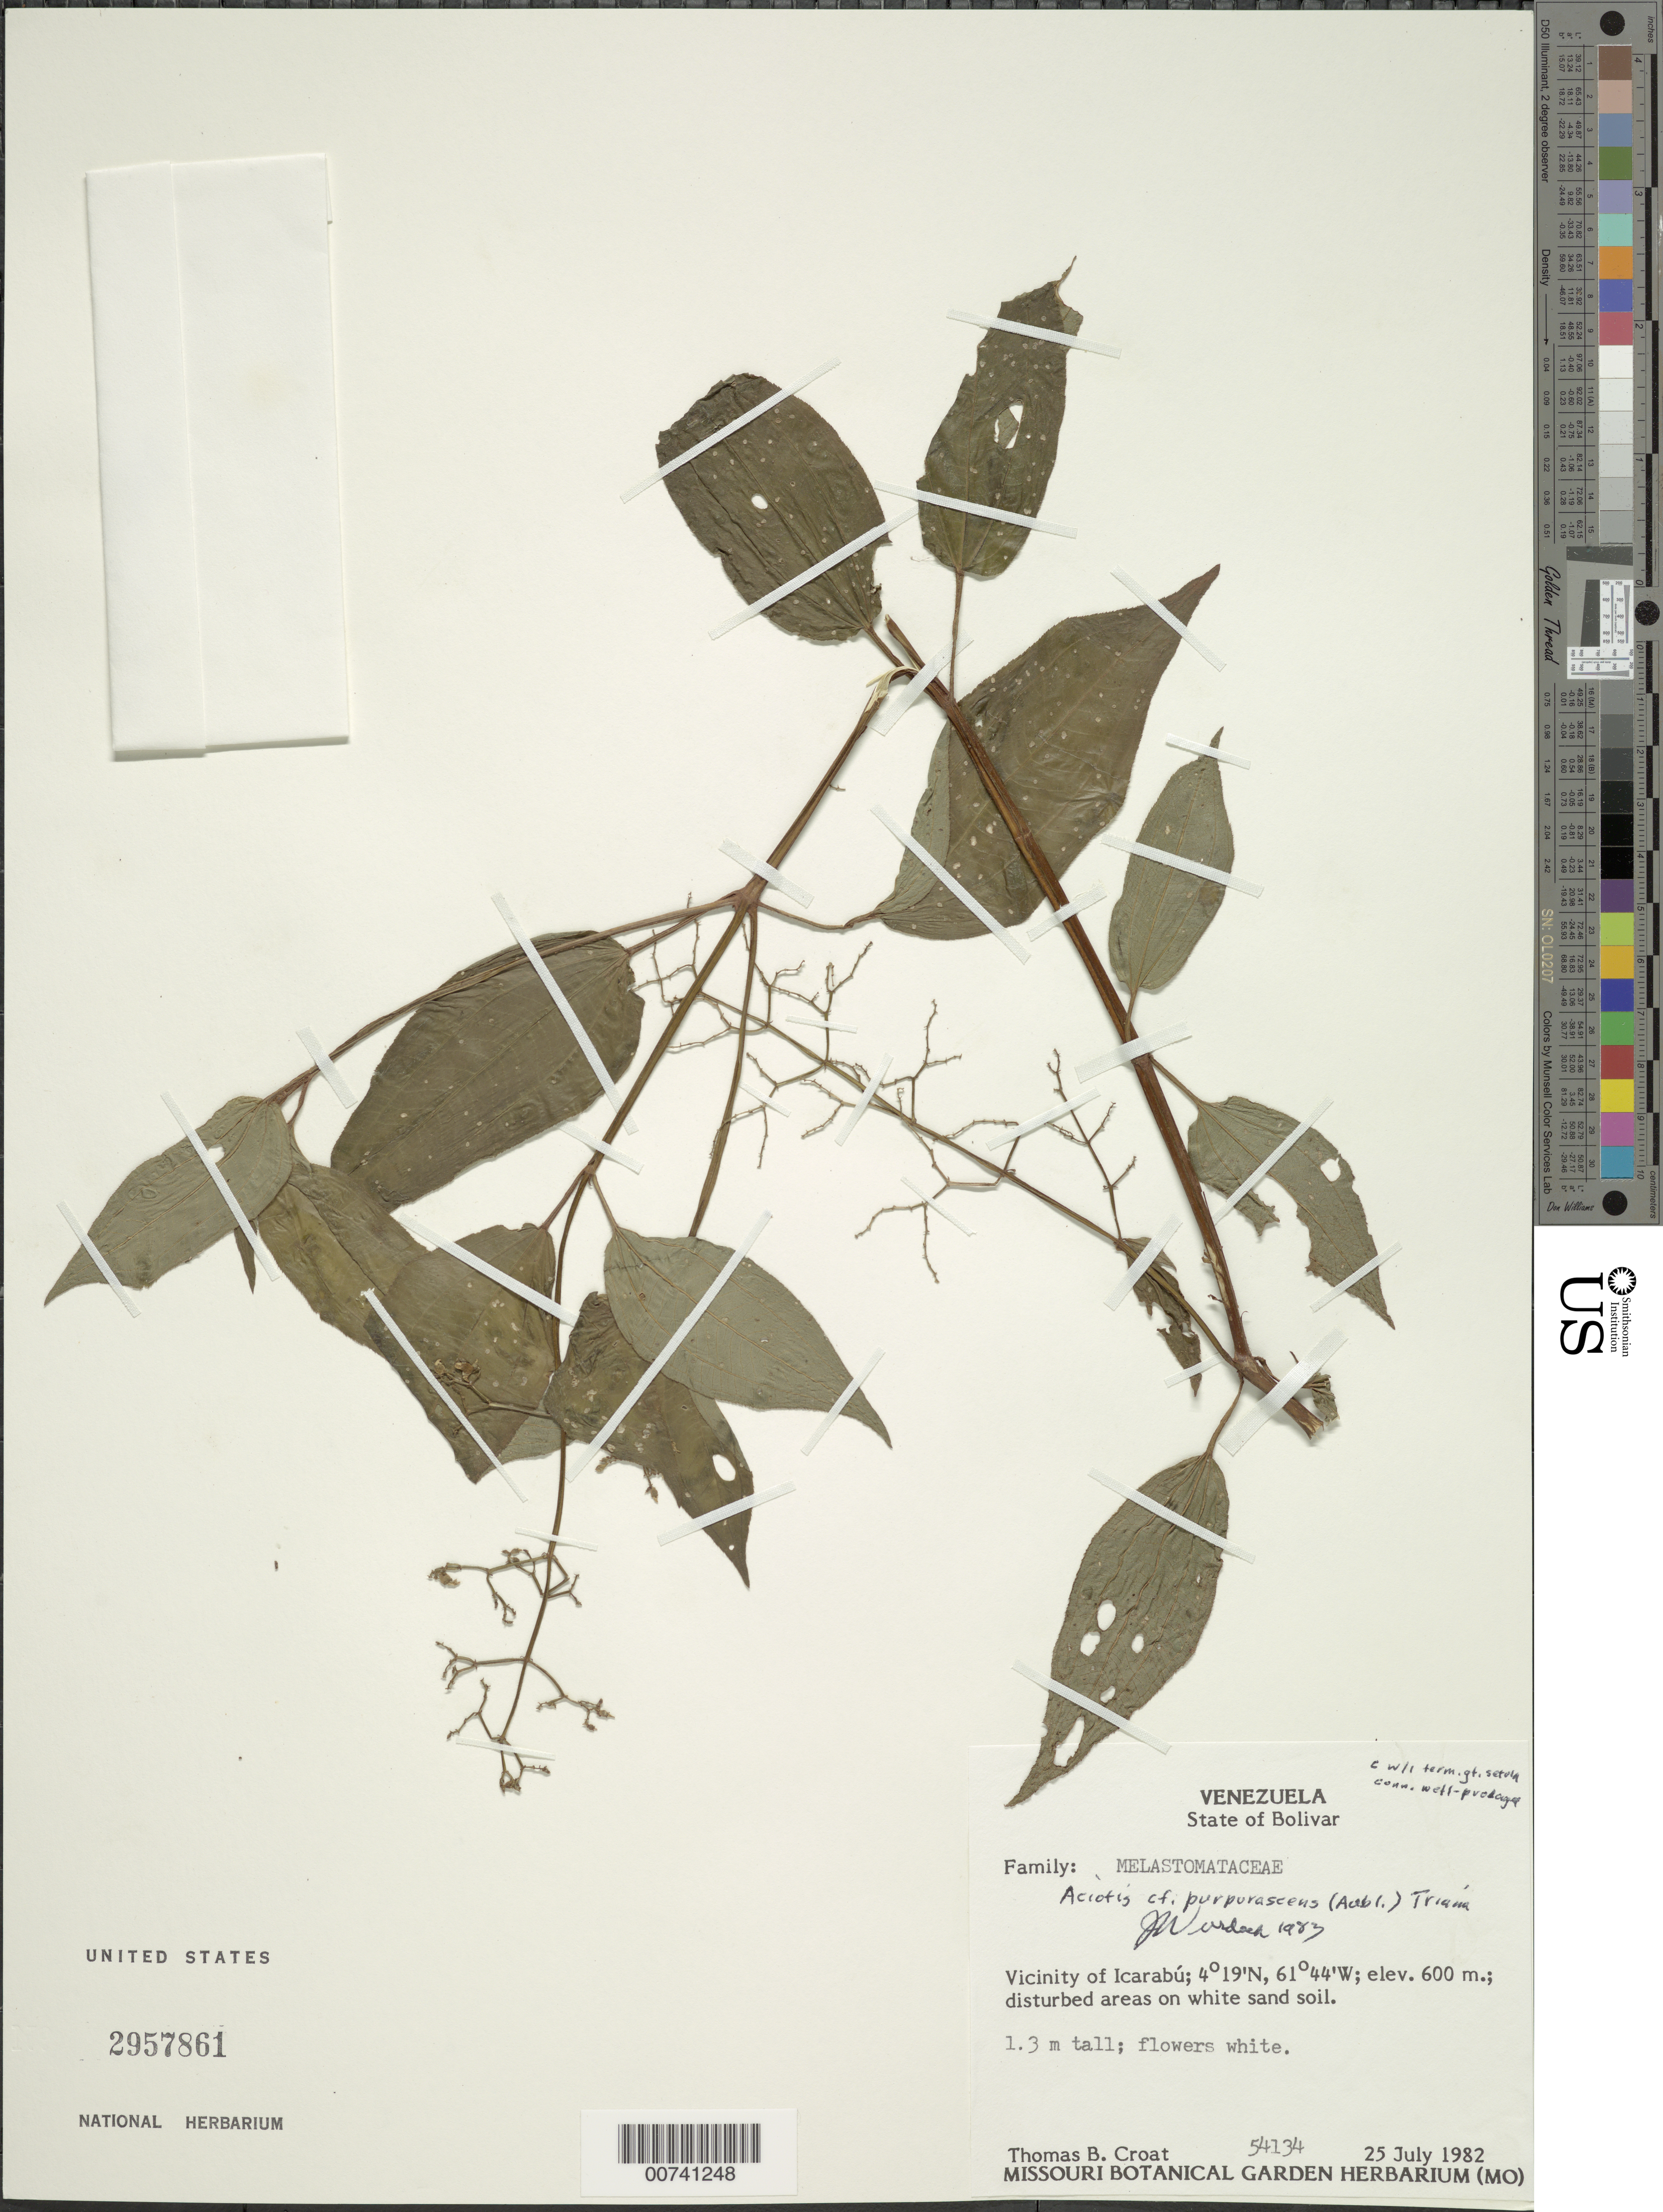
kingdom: Plantae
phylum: Tracheophyta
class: Magnoliopsida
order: Myrtales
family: Melastomataceae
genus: Aciotis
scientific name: Aciotis purpurascens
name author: (Aubl.) Triana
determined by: Freire-Fierro, A.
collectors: T. B. Croat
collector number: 54134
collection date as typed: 25-Jul-82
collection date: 1982-07-25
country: Venezuela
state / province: Bolívar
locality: Icarabú, vic.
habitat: Disturbed area on white sand soil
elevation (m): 600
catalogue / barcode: US 2957861